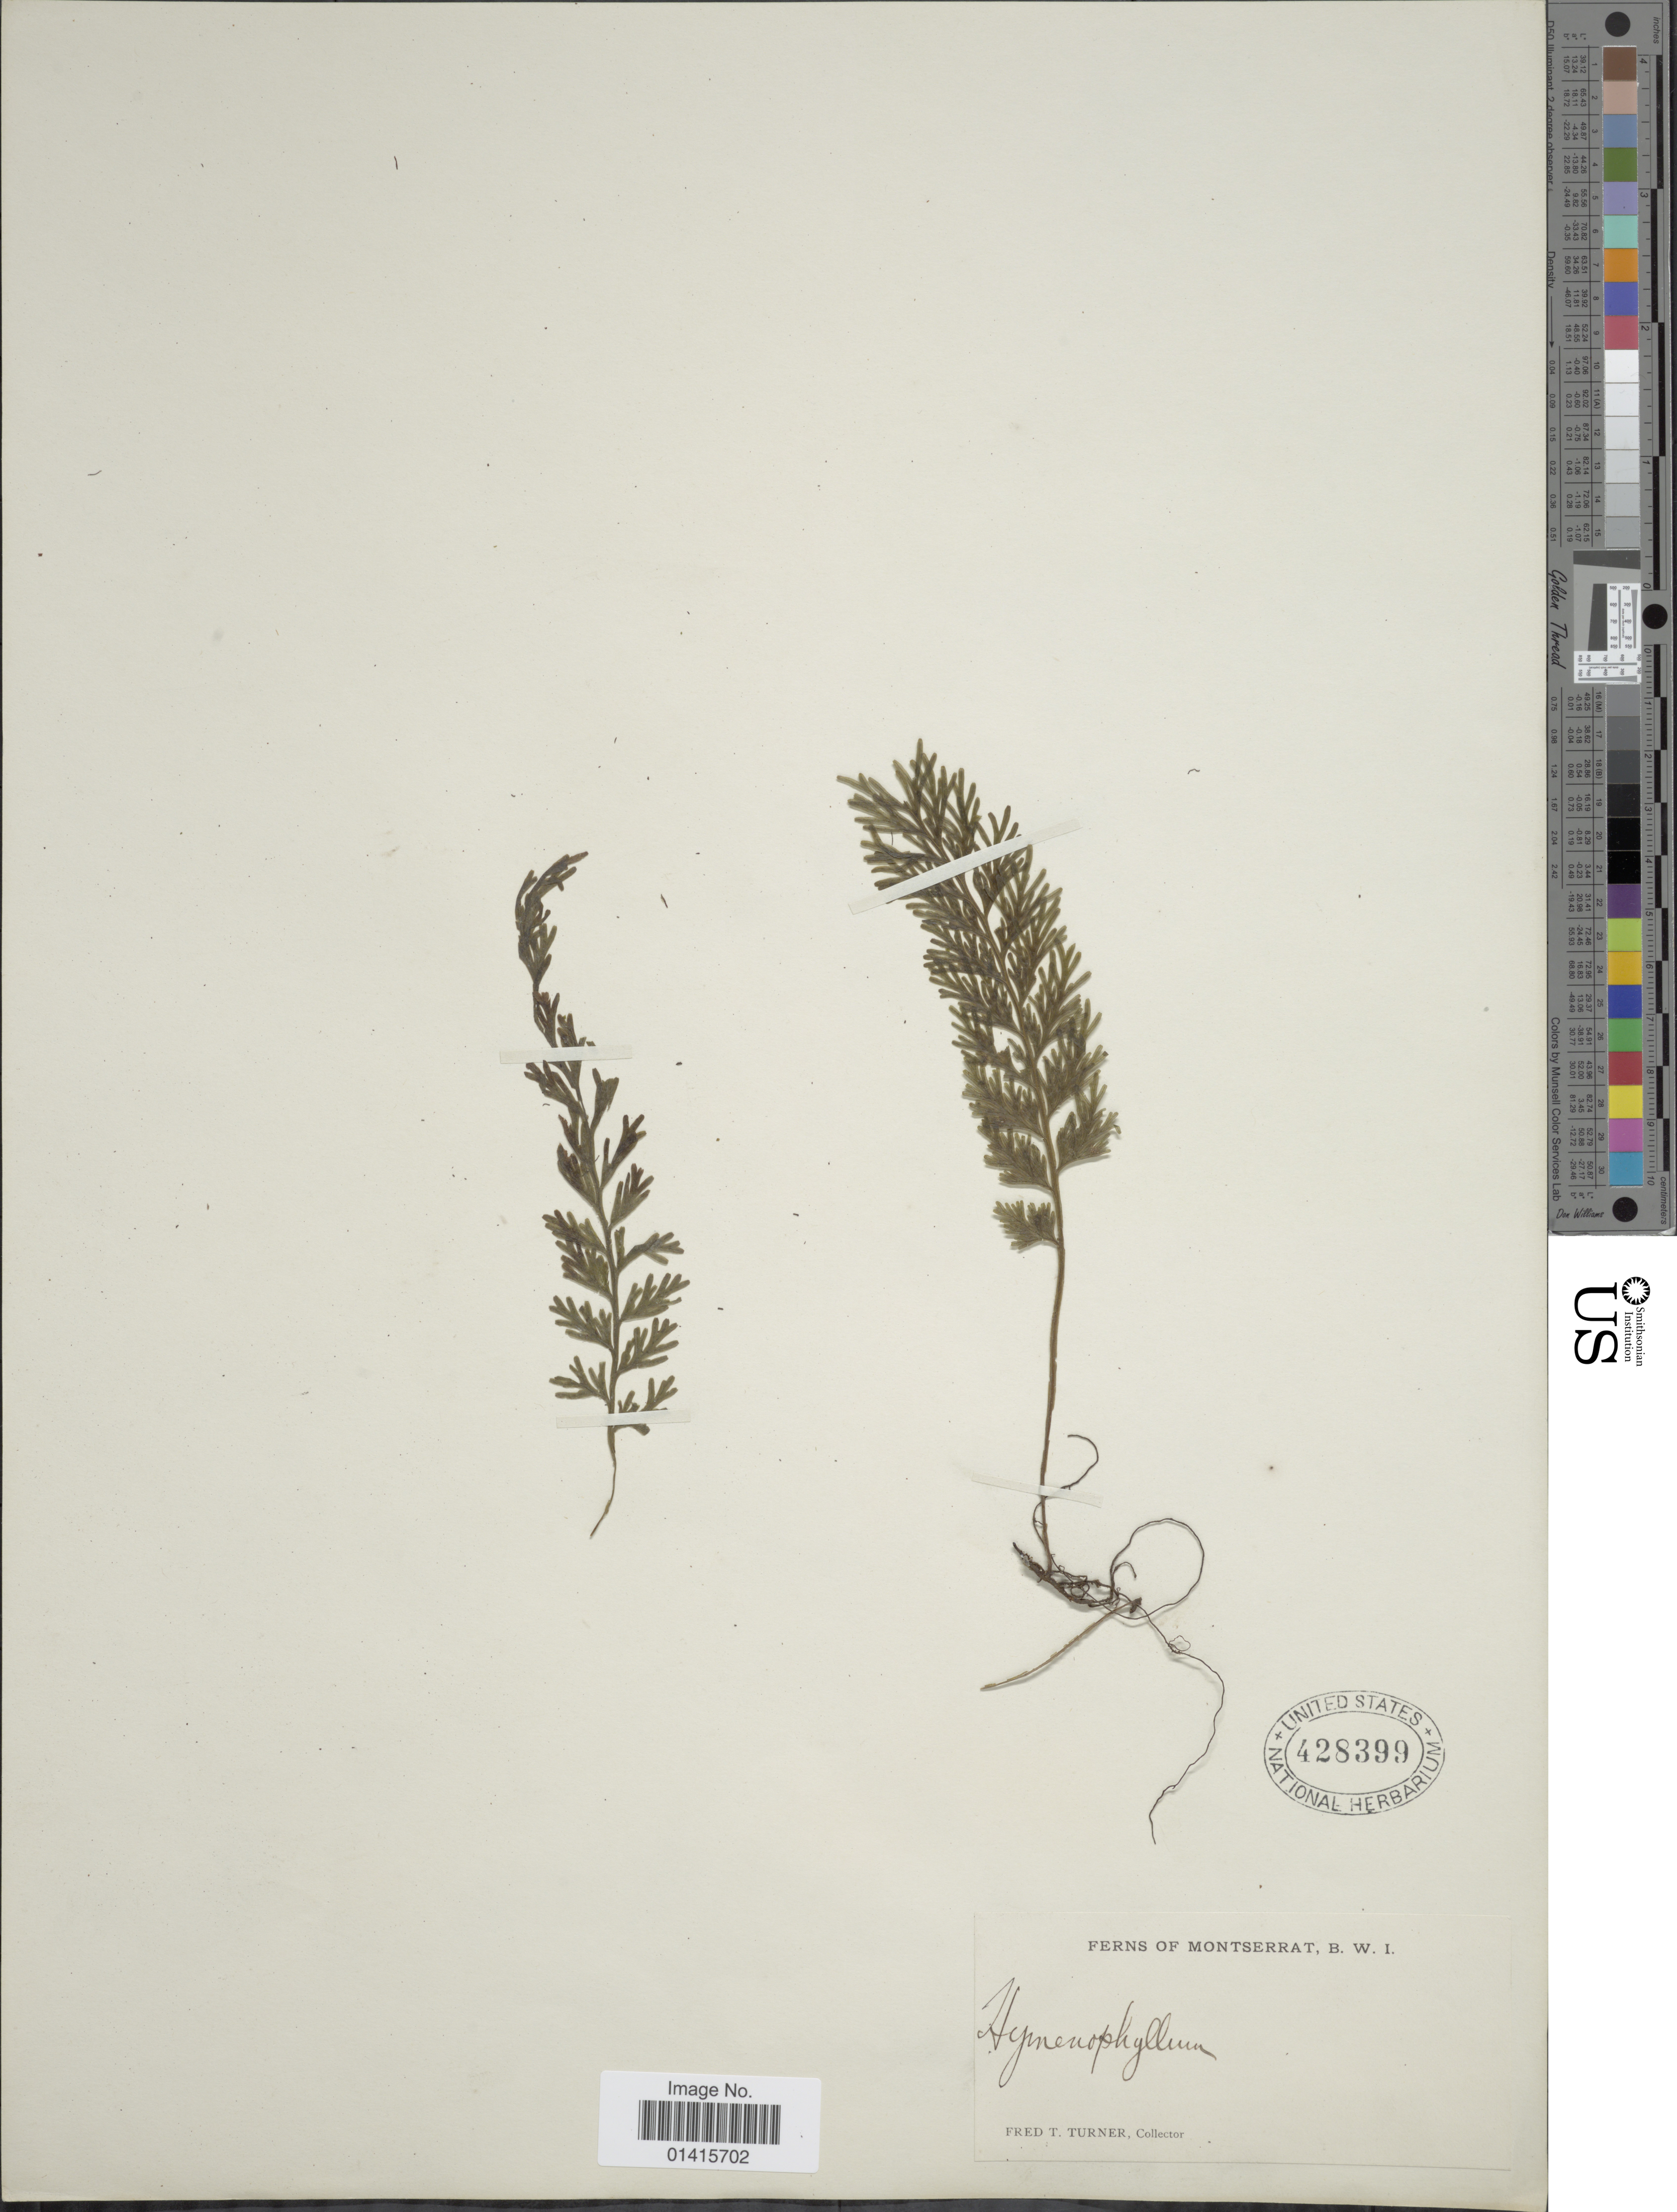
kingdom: Plantae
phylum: Tracheophyta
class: Polypodiopsida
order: Hymenophyllales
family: Hymenophyllaceae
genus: Hymenophyllum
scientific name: Hymenophyllum sp.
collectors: F. T. Turner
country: Montserrat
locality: Montserrat, B.W.I.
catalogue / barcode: US 428399